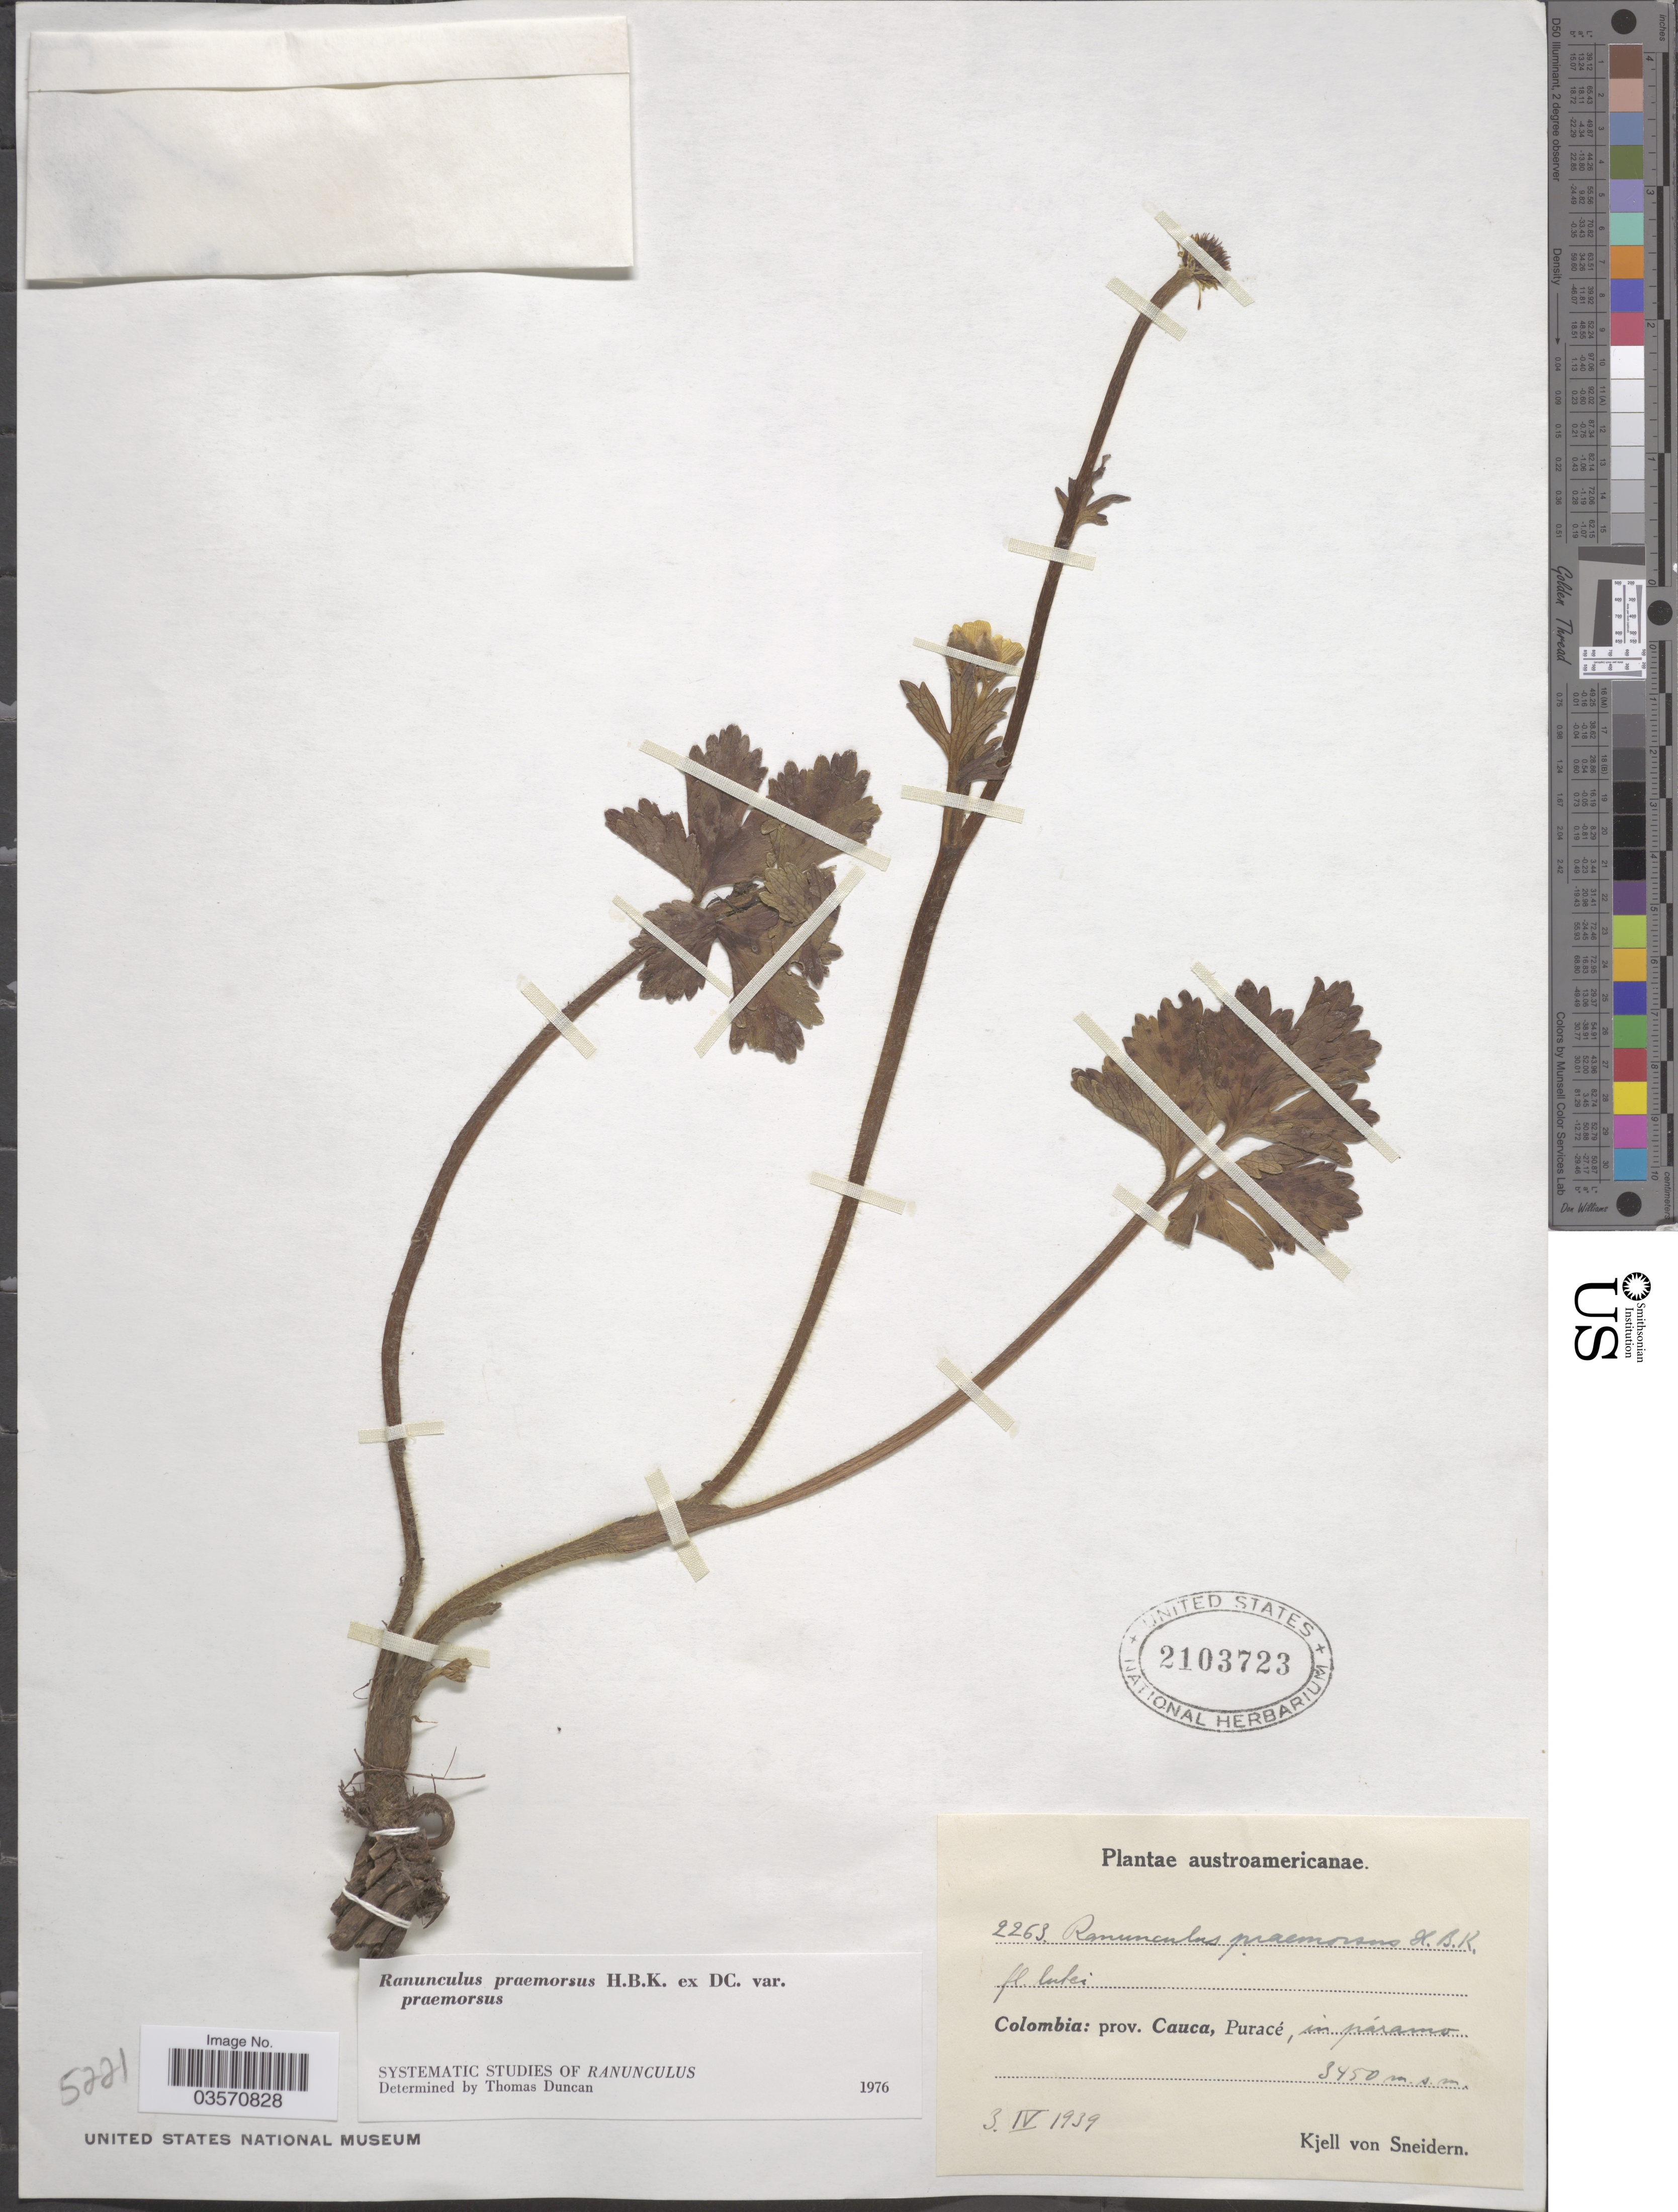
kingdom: Plantae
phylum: Tracheophyta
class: Magnoliopsida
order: Ranunculales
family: Ranunculaceae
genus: Ranunculus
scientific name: Ranunculus praemorsus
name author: Kunth ex DC.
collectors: K. von Sneidern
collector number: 2263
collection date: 1939-04-03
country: Colombia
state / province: Cauca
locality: Prov. Cauca, Puracé, in páramo.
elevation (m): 3450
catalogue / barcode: US 2103723